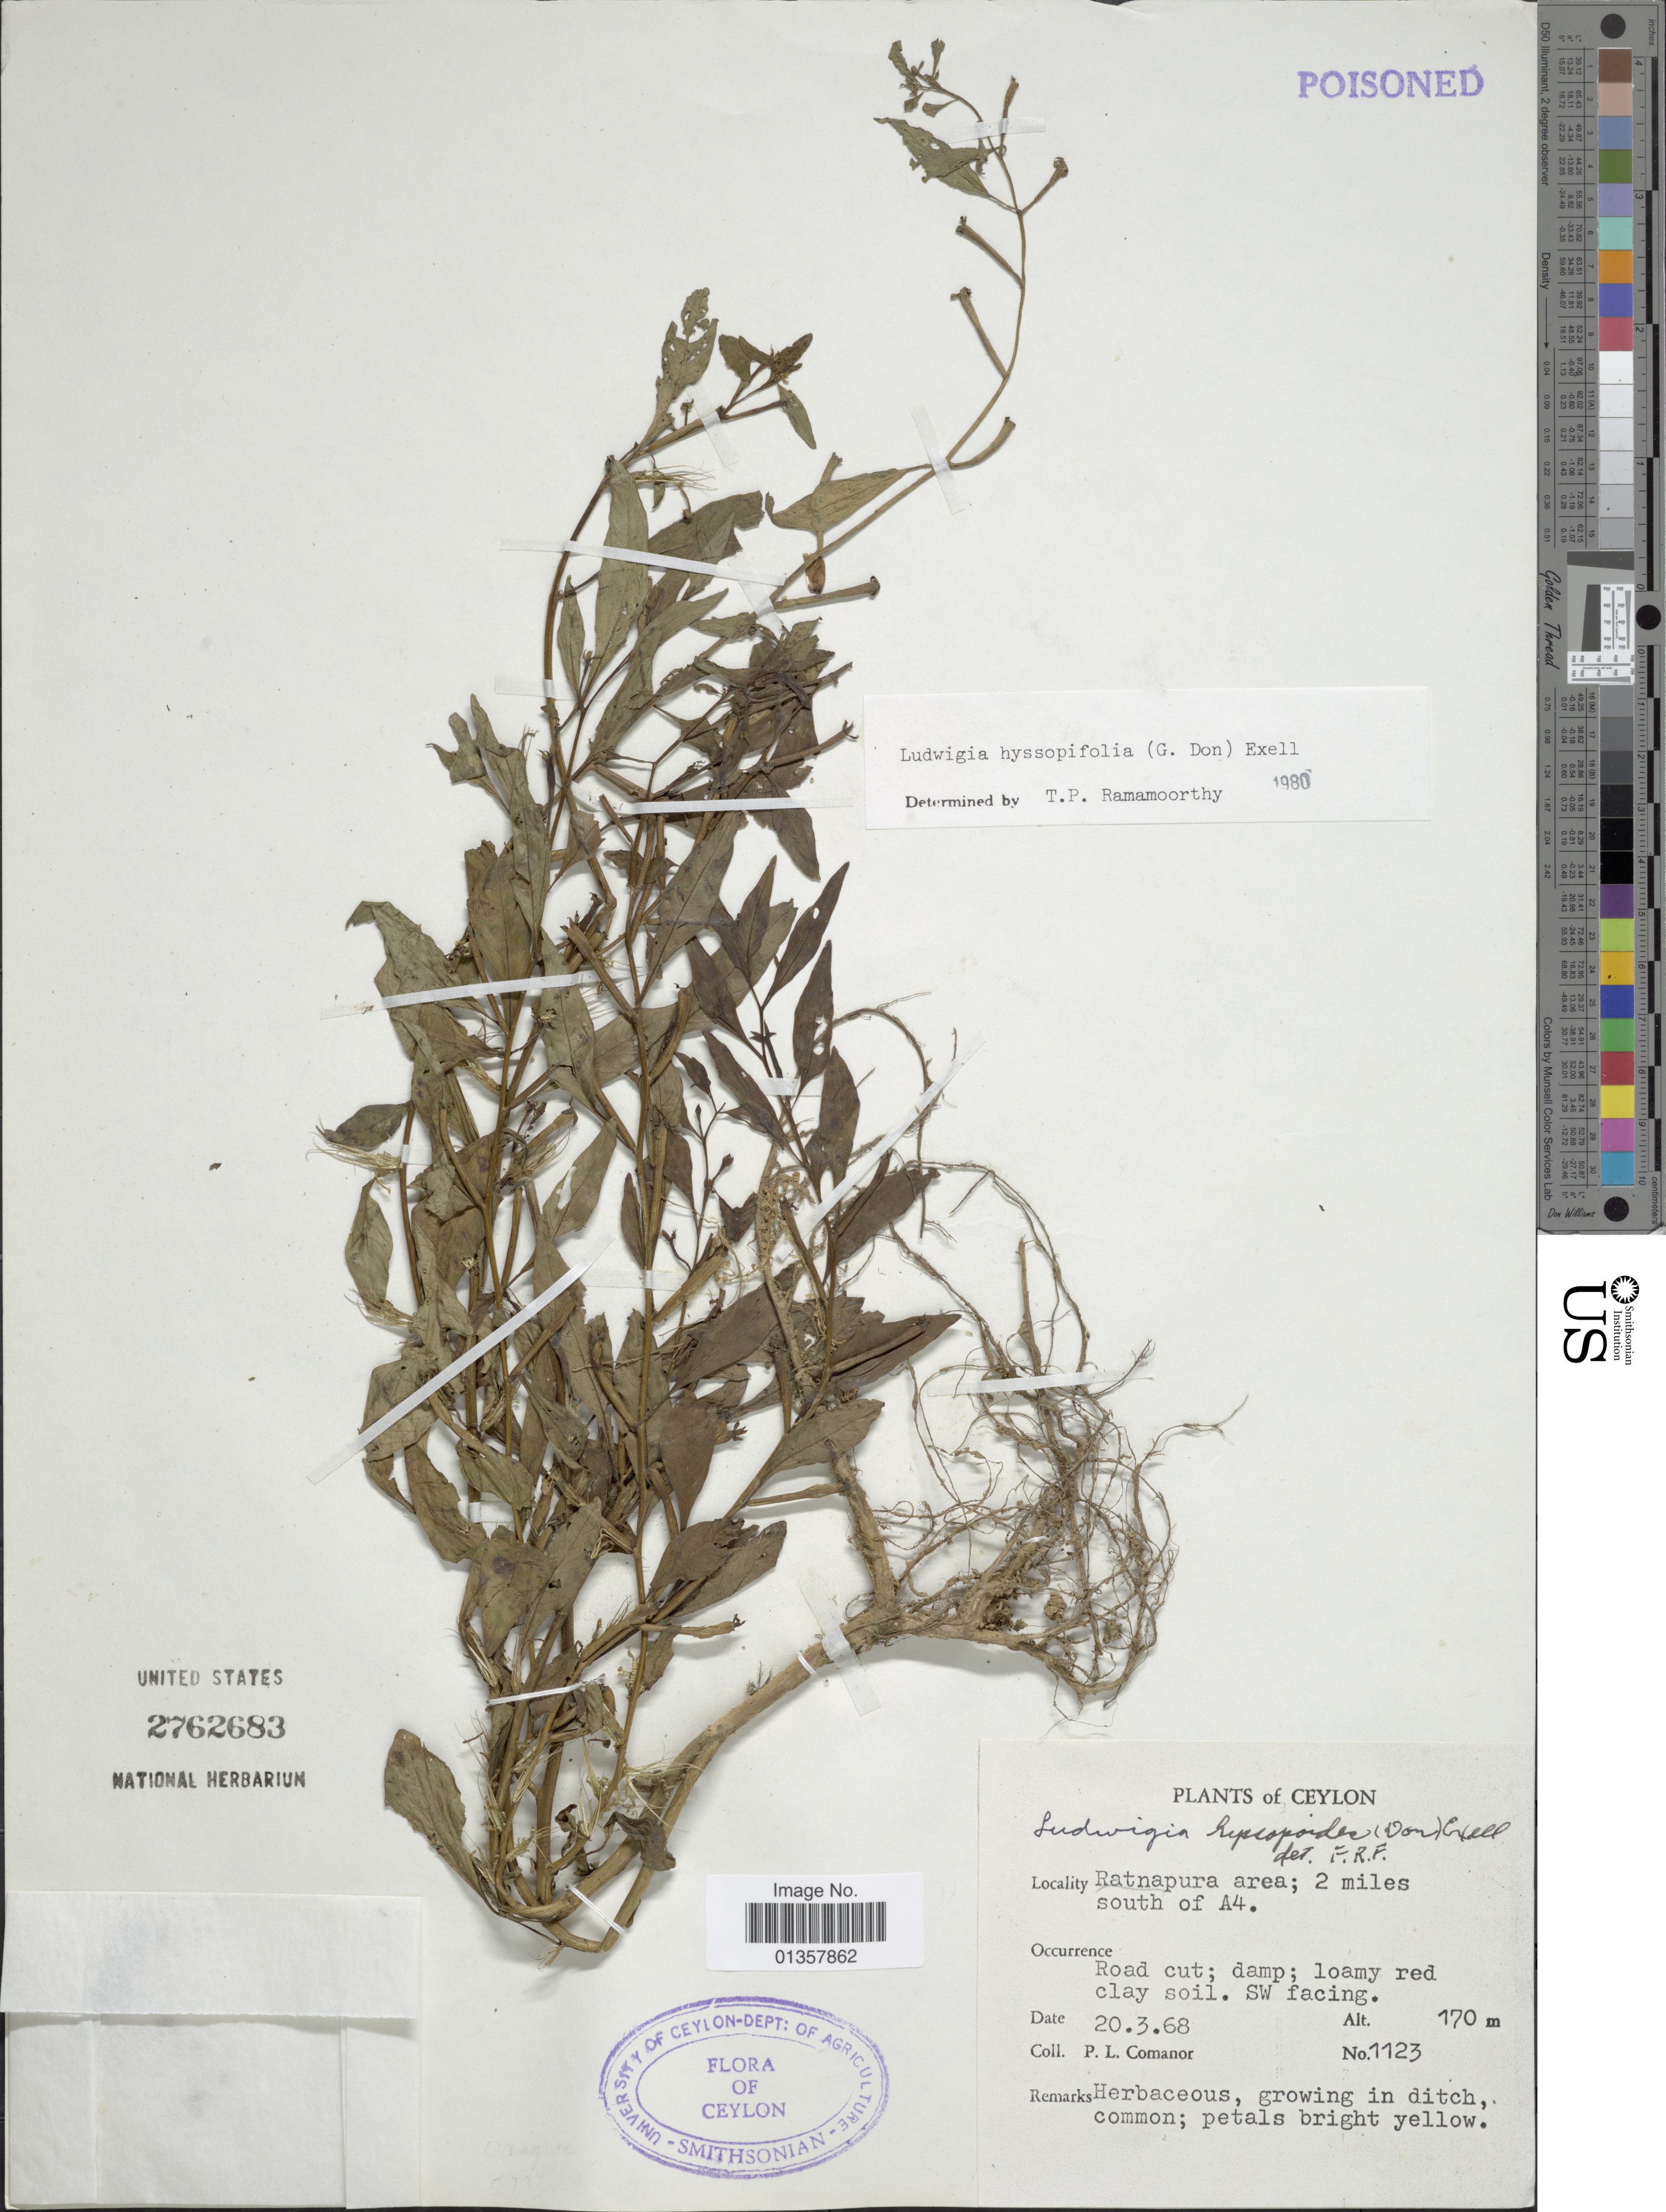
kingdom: Plantae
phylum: Tracheophyta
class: Magnoliopsida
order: Myrtales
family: Onagraceae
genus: Ludwigia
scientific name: Ludwigia hyssopifolia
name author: (G. Don) Exell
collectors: P. Comanor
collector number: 1123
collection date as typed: Transcribed d/m/y: 20/3/68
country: Sri Lanka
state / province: Sabaragamuwa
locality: Ceylon. Ratnapura area; 2 miles south of A4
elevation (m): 170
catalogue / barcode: US 2762683